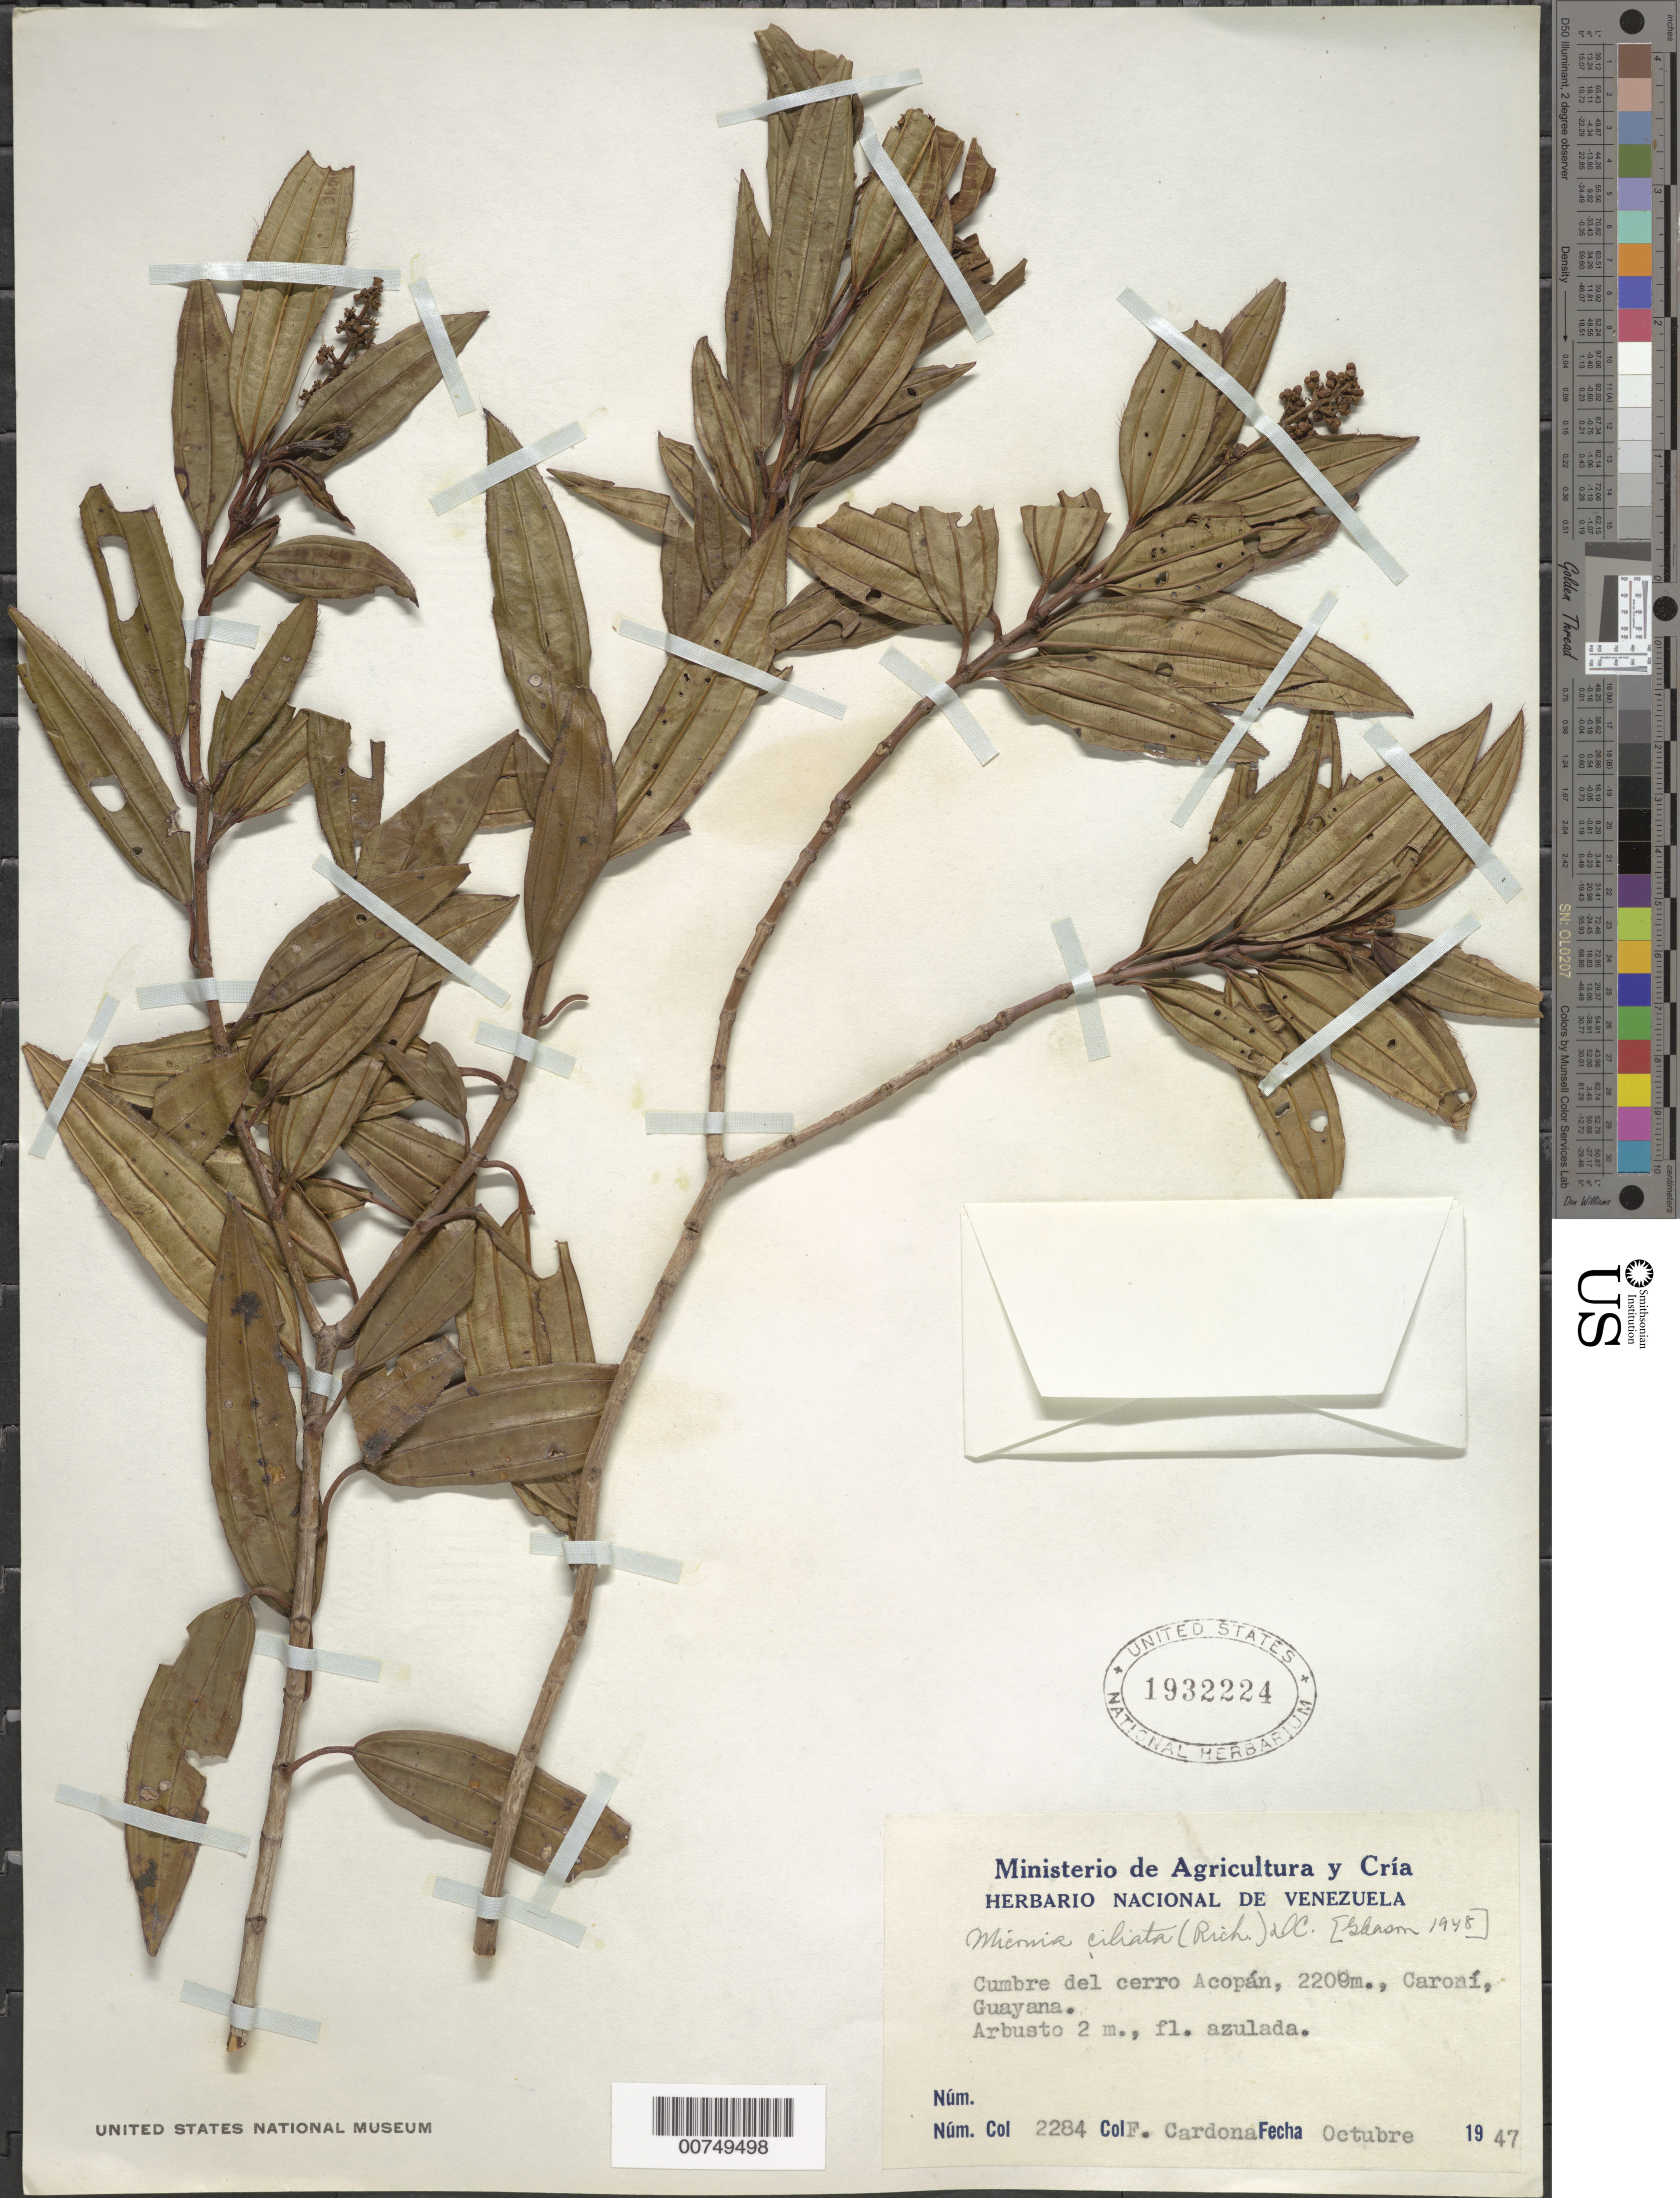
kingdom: Plantae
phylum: Tracheophyta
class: Magnoliopsida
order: Myrtales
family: Melastomataceae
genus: Miconia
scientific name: Miconia ciliata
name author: (Rich.) DC.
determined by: Gleason, H. A.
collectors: F. Cardona Puig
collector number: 2284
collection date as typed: Oct-47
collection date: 1947-10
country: Venezuela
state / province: Bolívar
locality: Cerro Acopán, Río Caroní, Guayana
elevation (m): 2200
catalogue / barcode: US 1932224